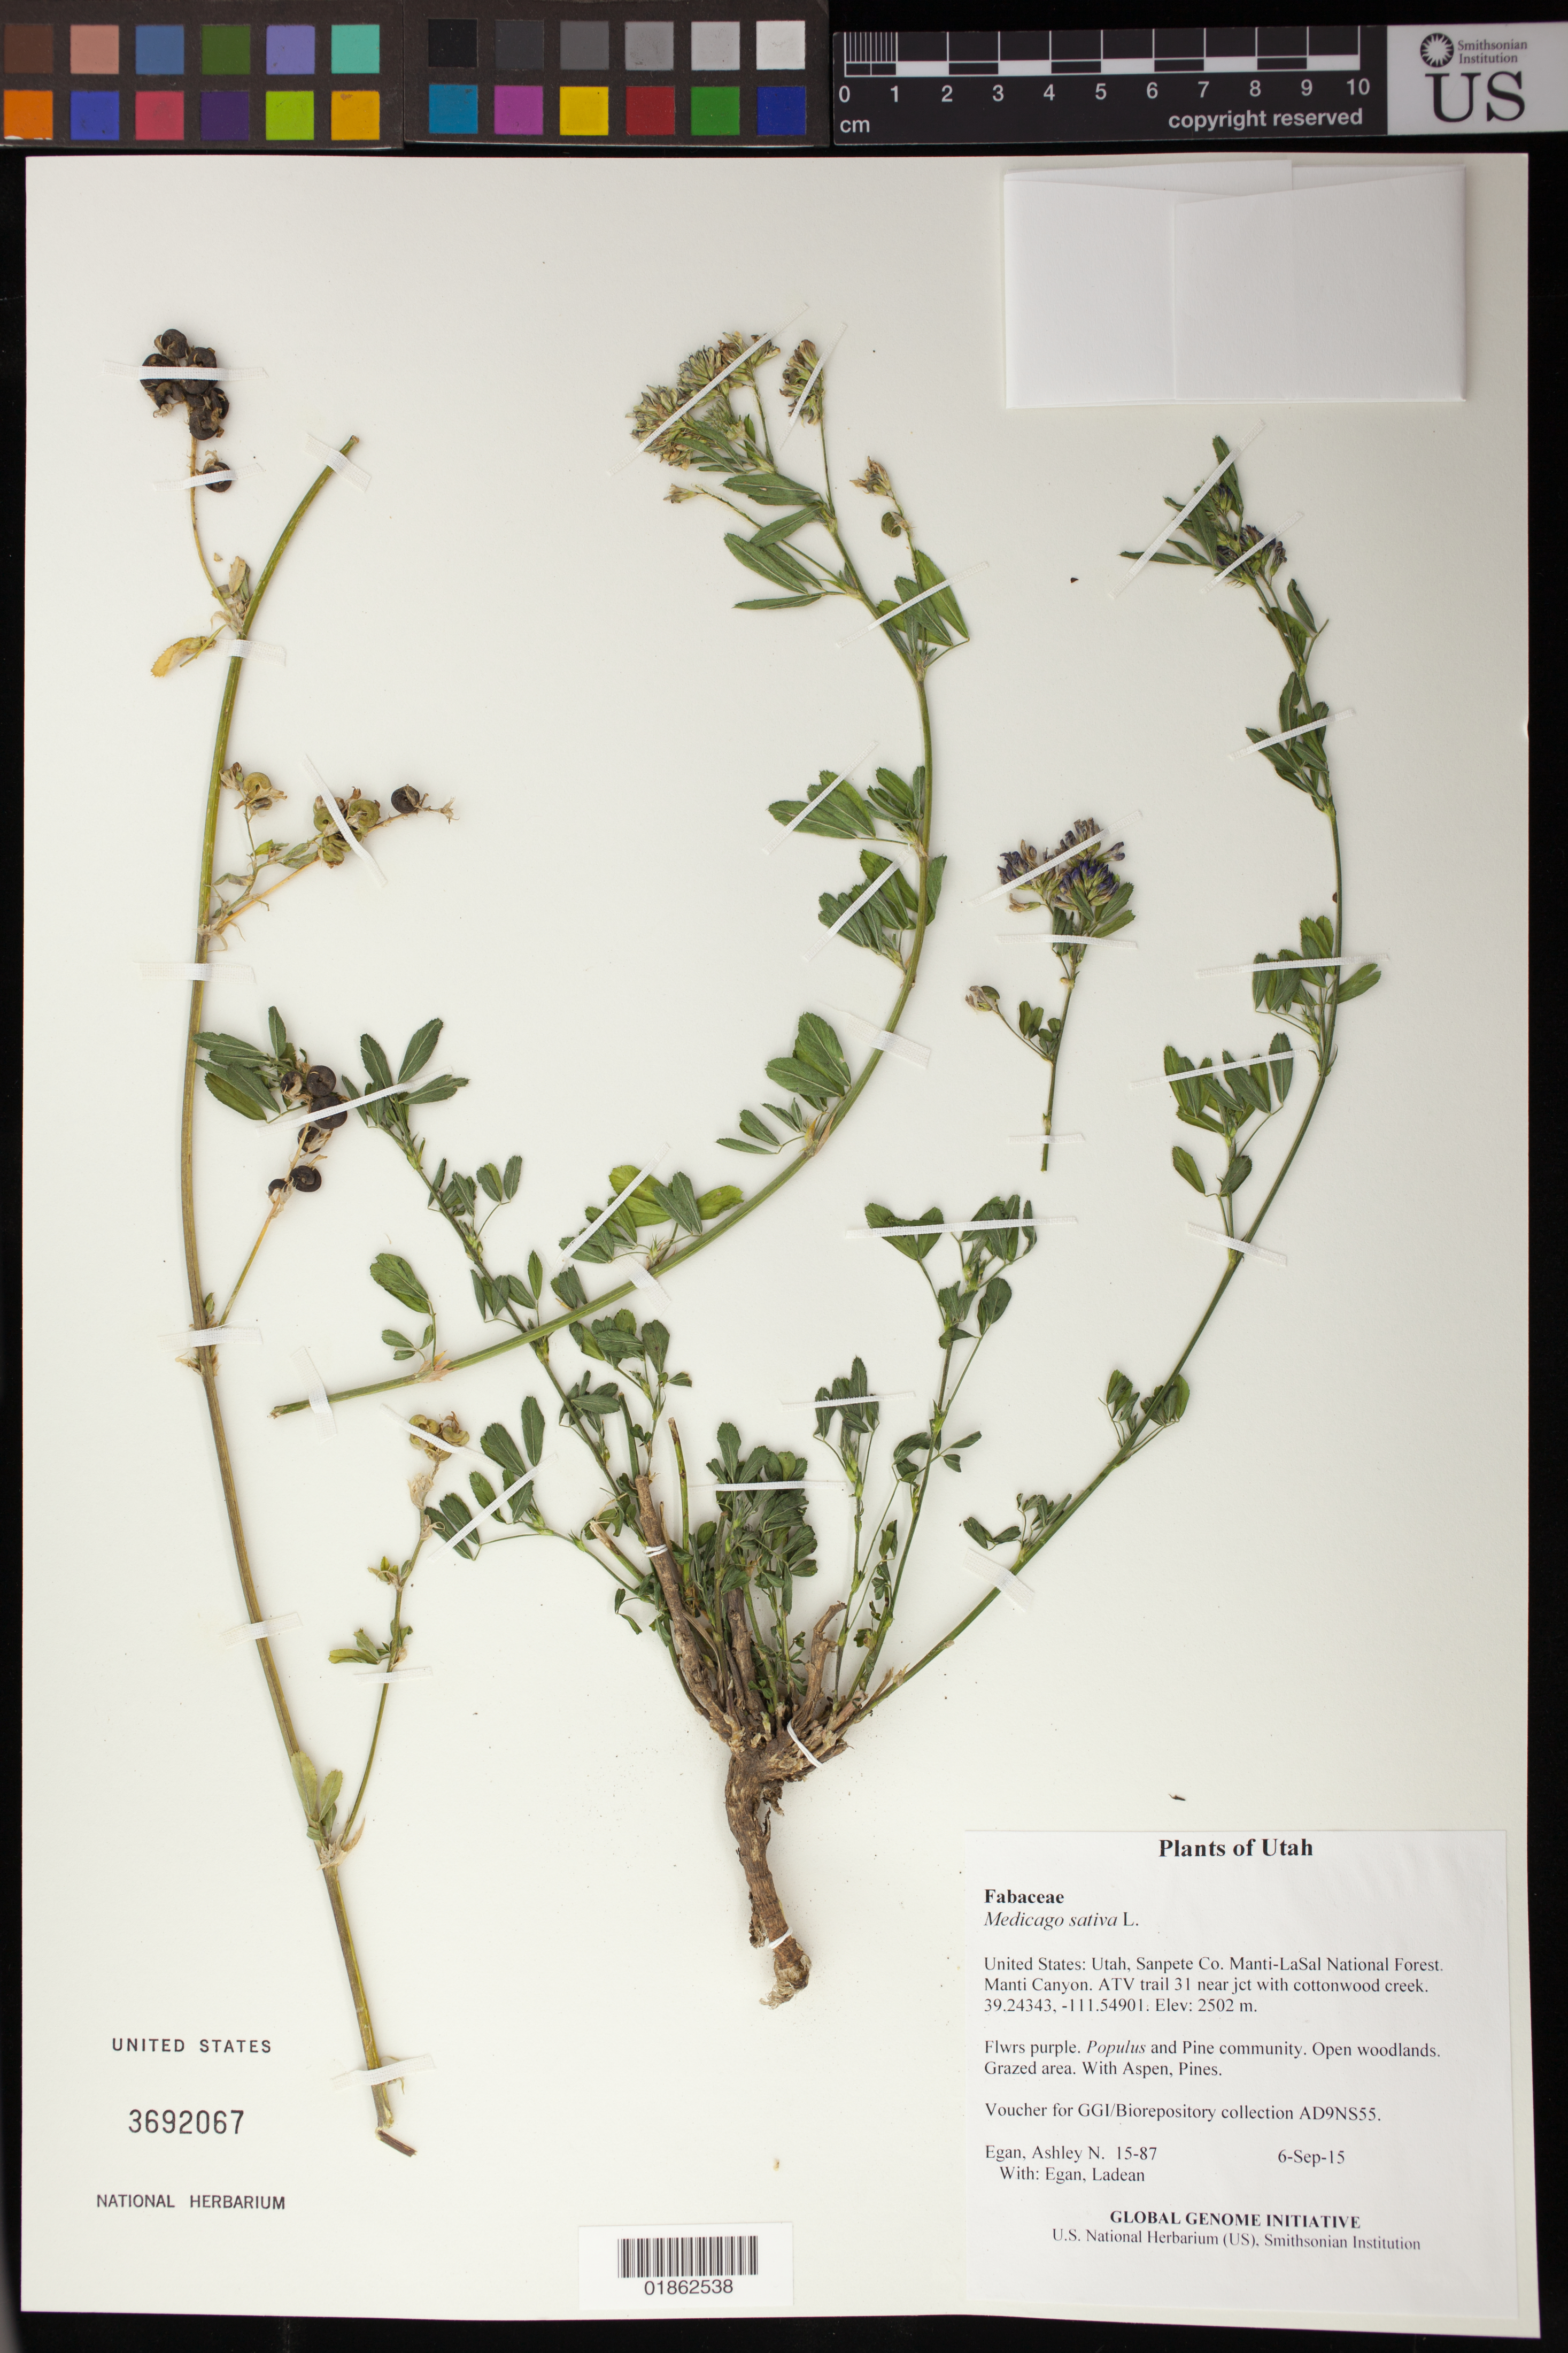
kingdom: Plantae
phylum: Tracheophyta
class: Magnoliopsida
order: Fabales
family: Fabaceae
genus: Medicago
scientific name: Medicago sativa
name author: L.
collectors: A. N. Egan & L. Egan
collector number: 15-87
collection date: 2015-09-06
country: United States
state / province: Utah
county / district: Sanpete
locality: Manti-LaSal National Forest. Manti Canyon. ATV trail 31 near jct with cottonwood creek.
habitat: Populus and Pine community. Open woodlands. Grazed area.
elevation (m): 2502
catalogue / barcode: US 3692067